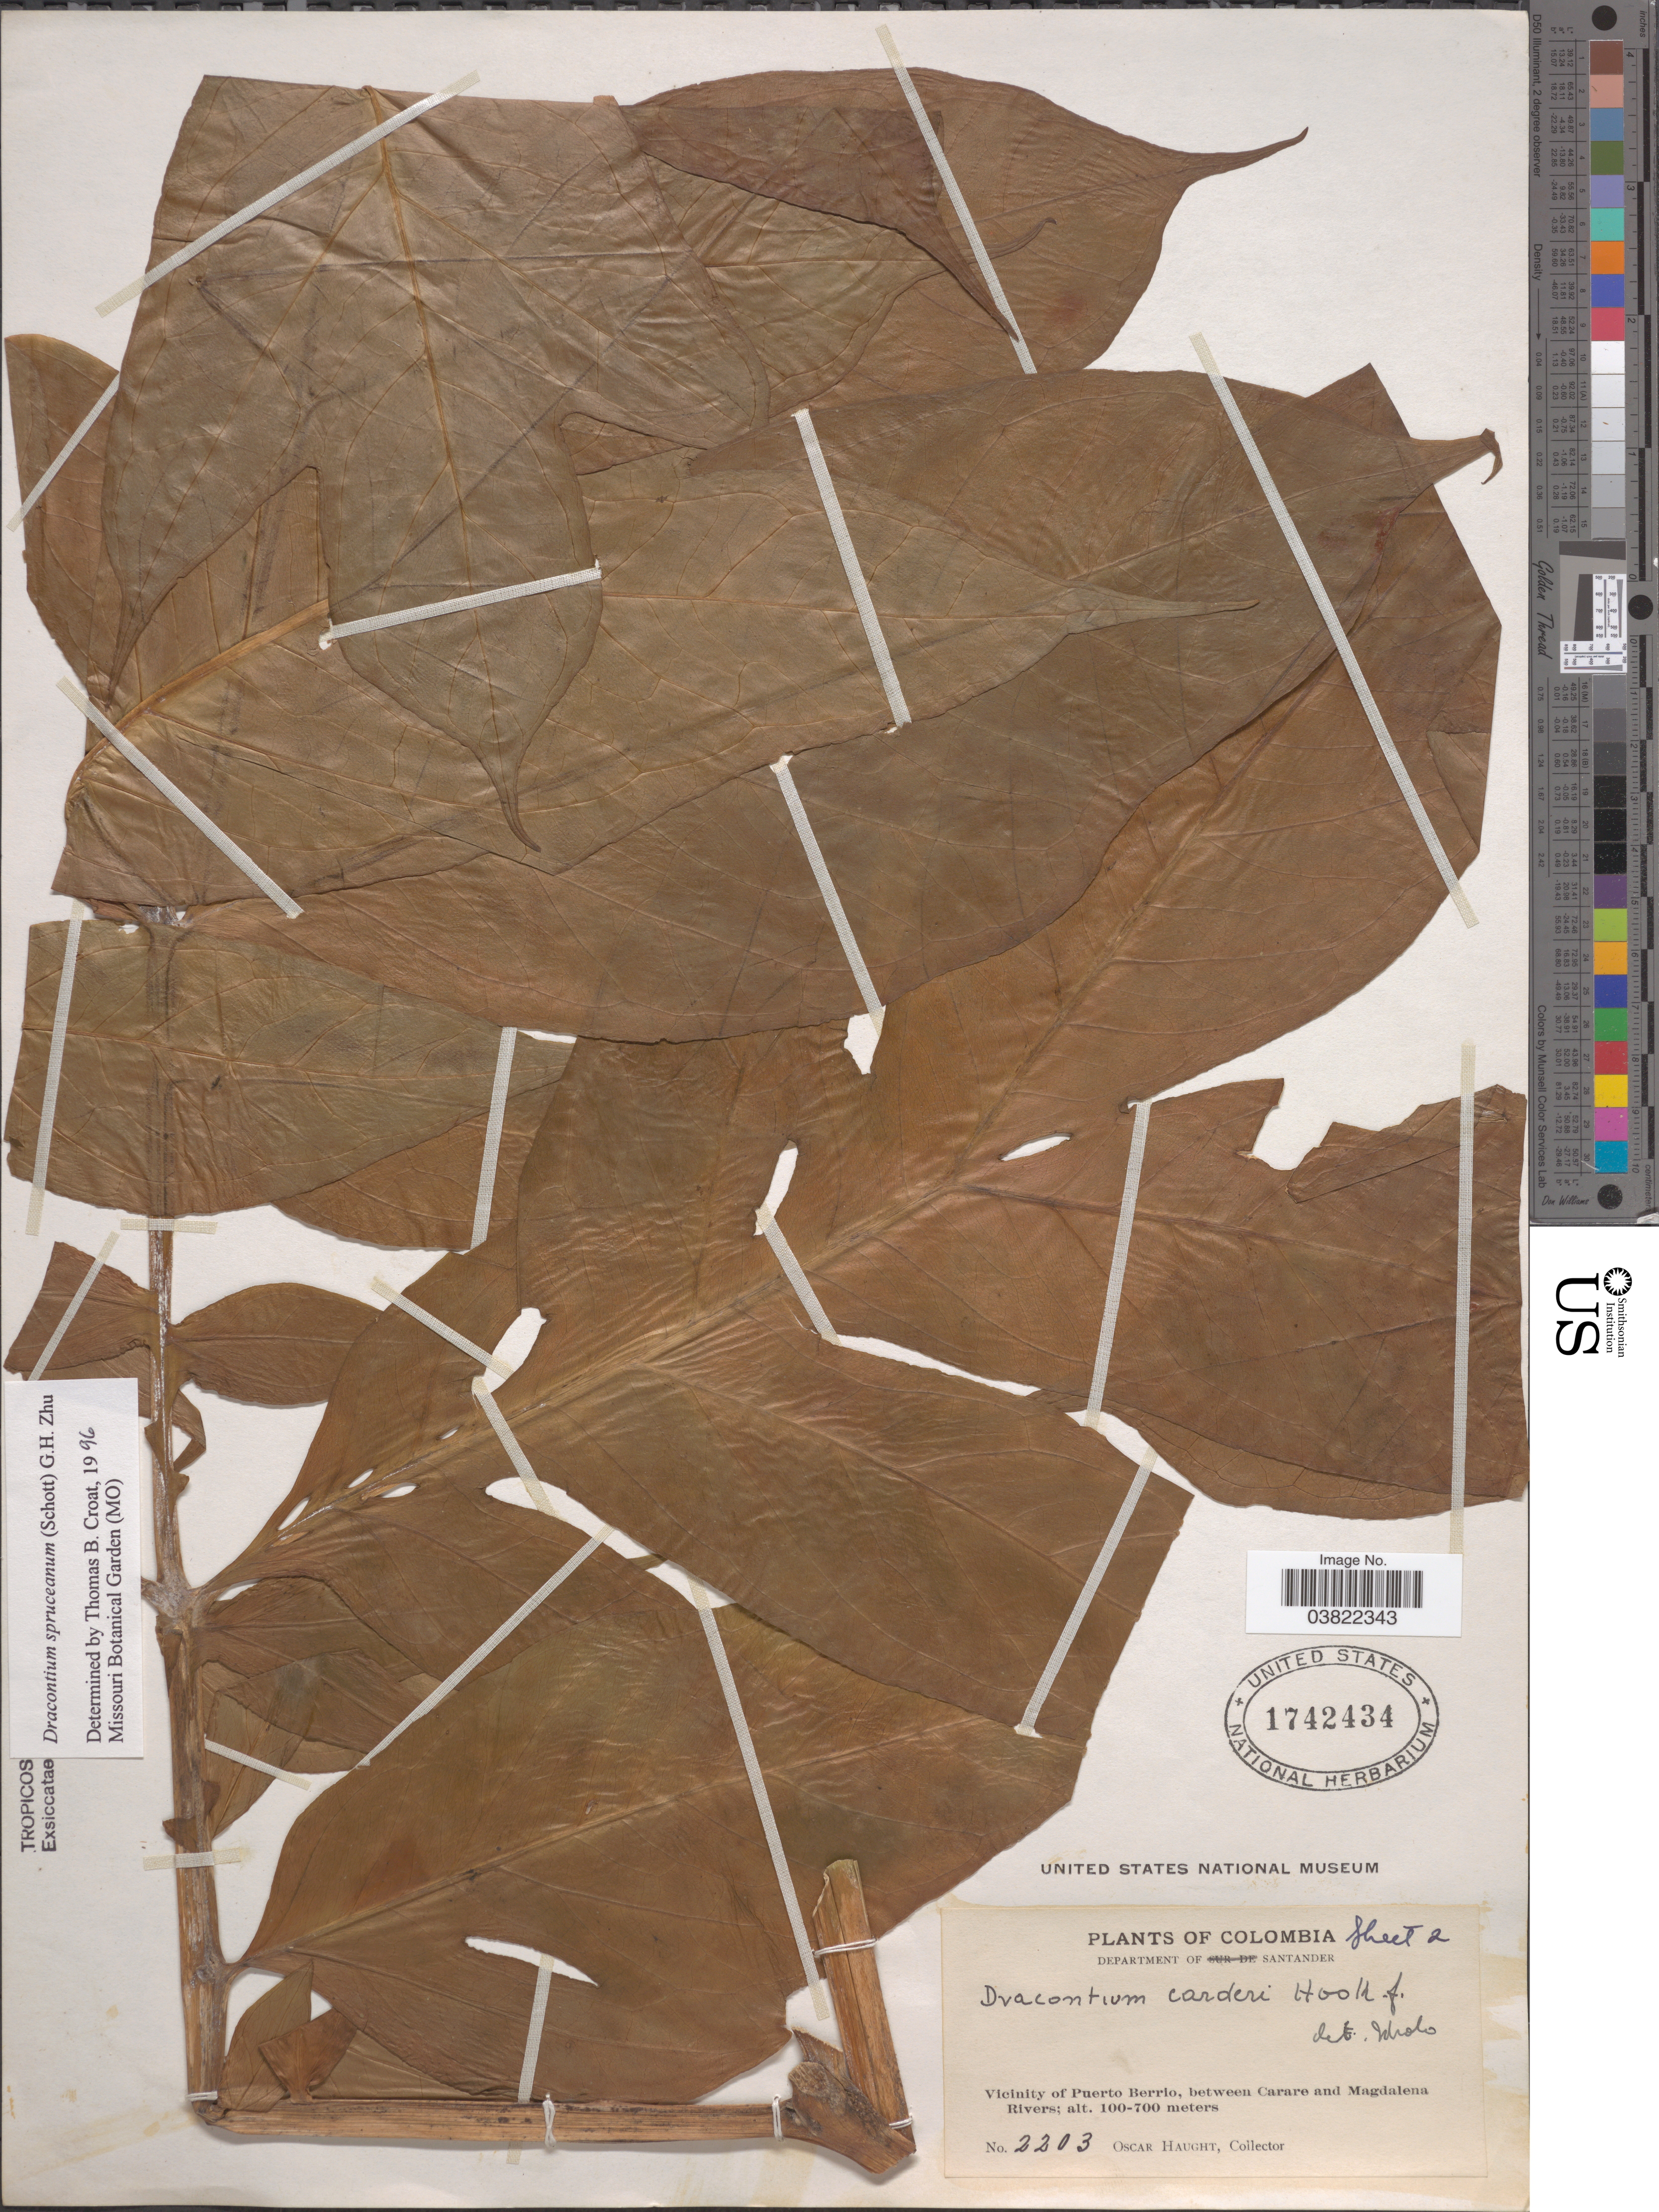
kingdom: Plantae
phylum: Tracheophyta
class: Liliopsida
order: Alismatales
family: Araceae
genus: Dracontium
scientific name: Dracontium spruceanum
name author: (Schott) G.H. Zhu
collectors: O. L. Haught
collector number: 2203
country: Colombia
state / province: Santander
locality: Department of Santander. Vicinity of Puerto Berrio, between Carare and Magdalena Rivers.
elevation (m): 100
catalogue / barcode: US 1742434